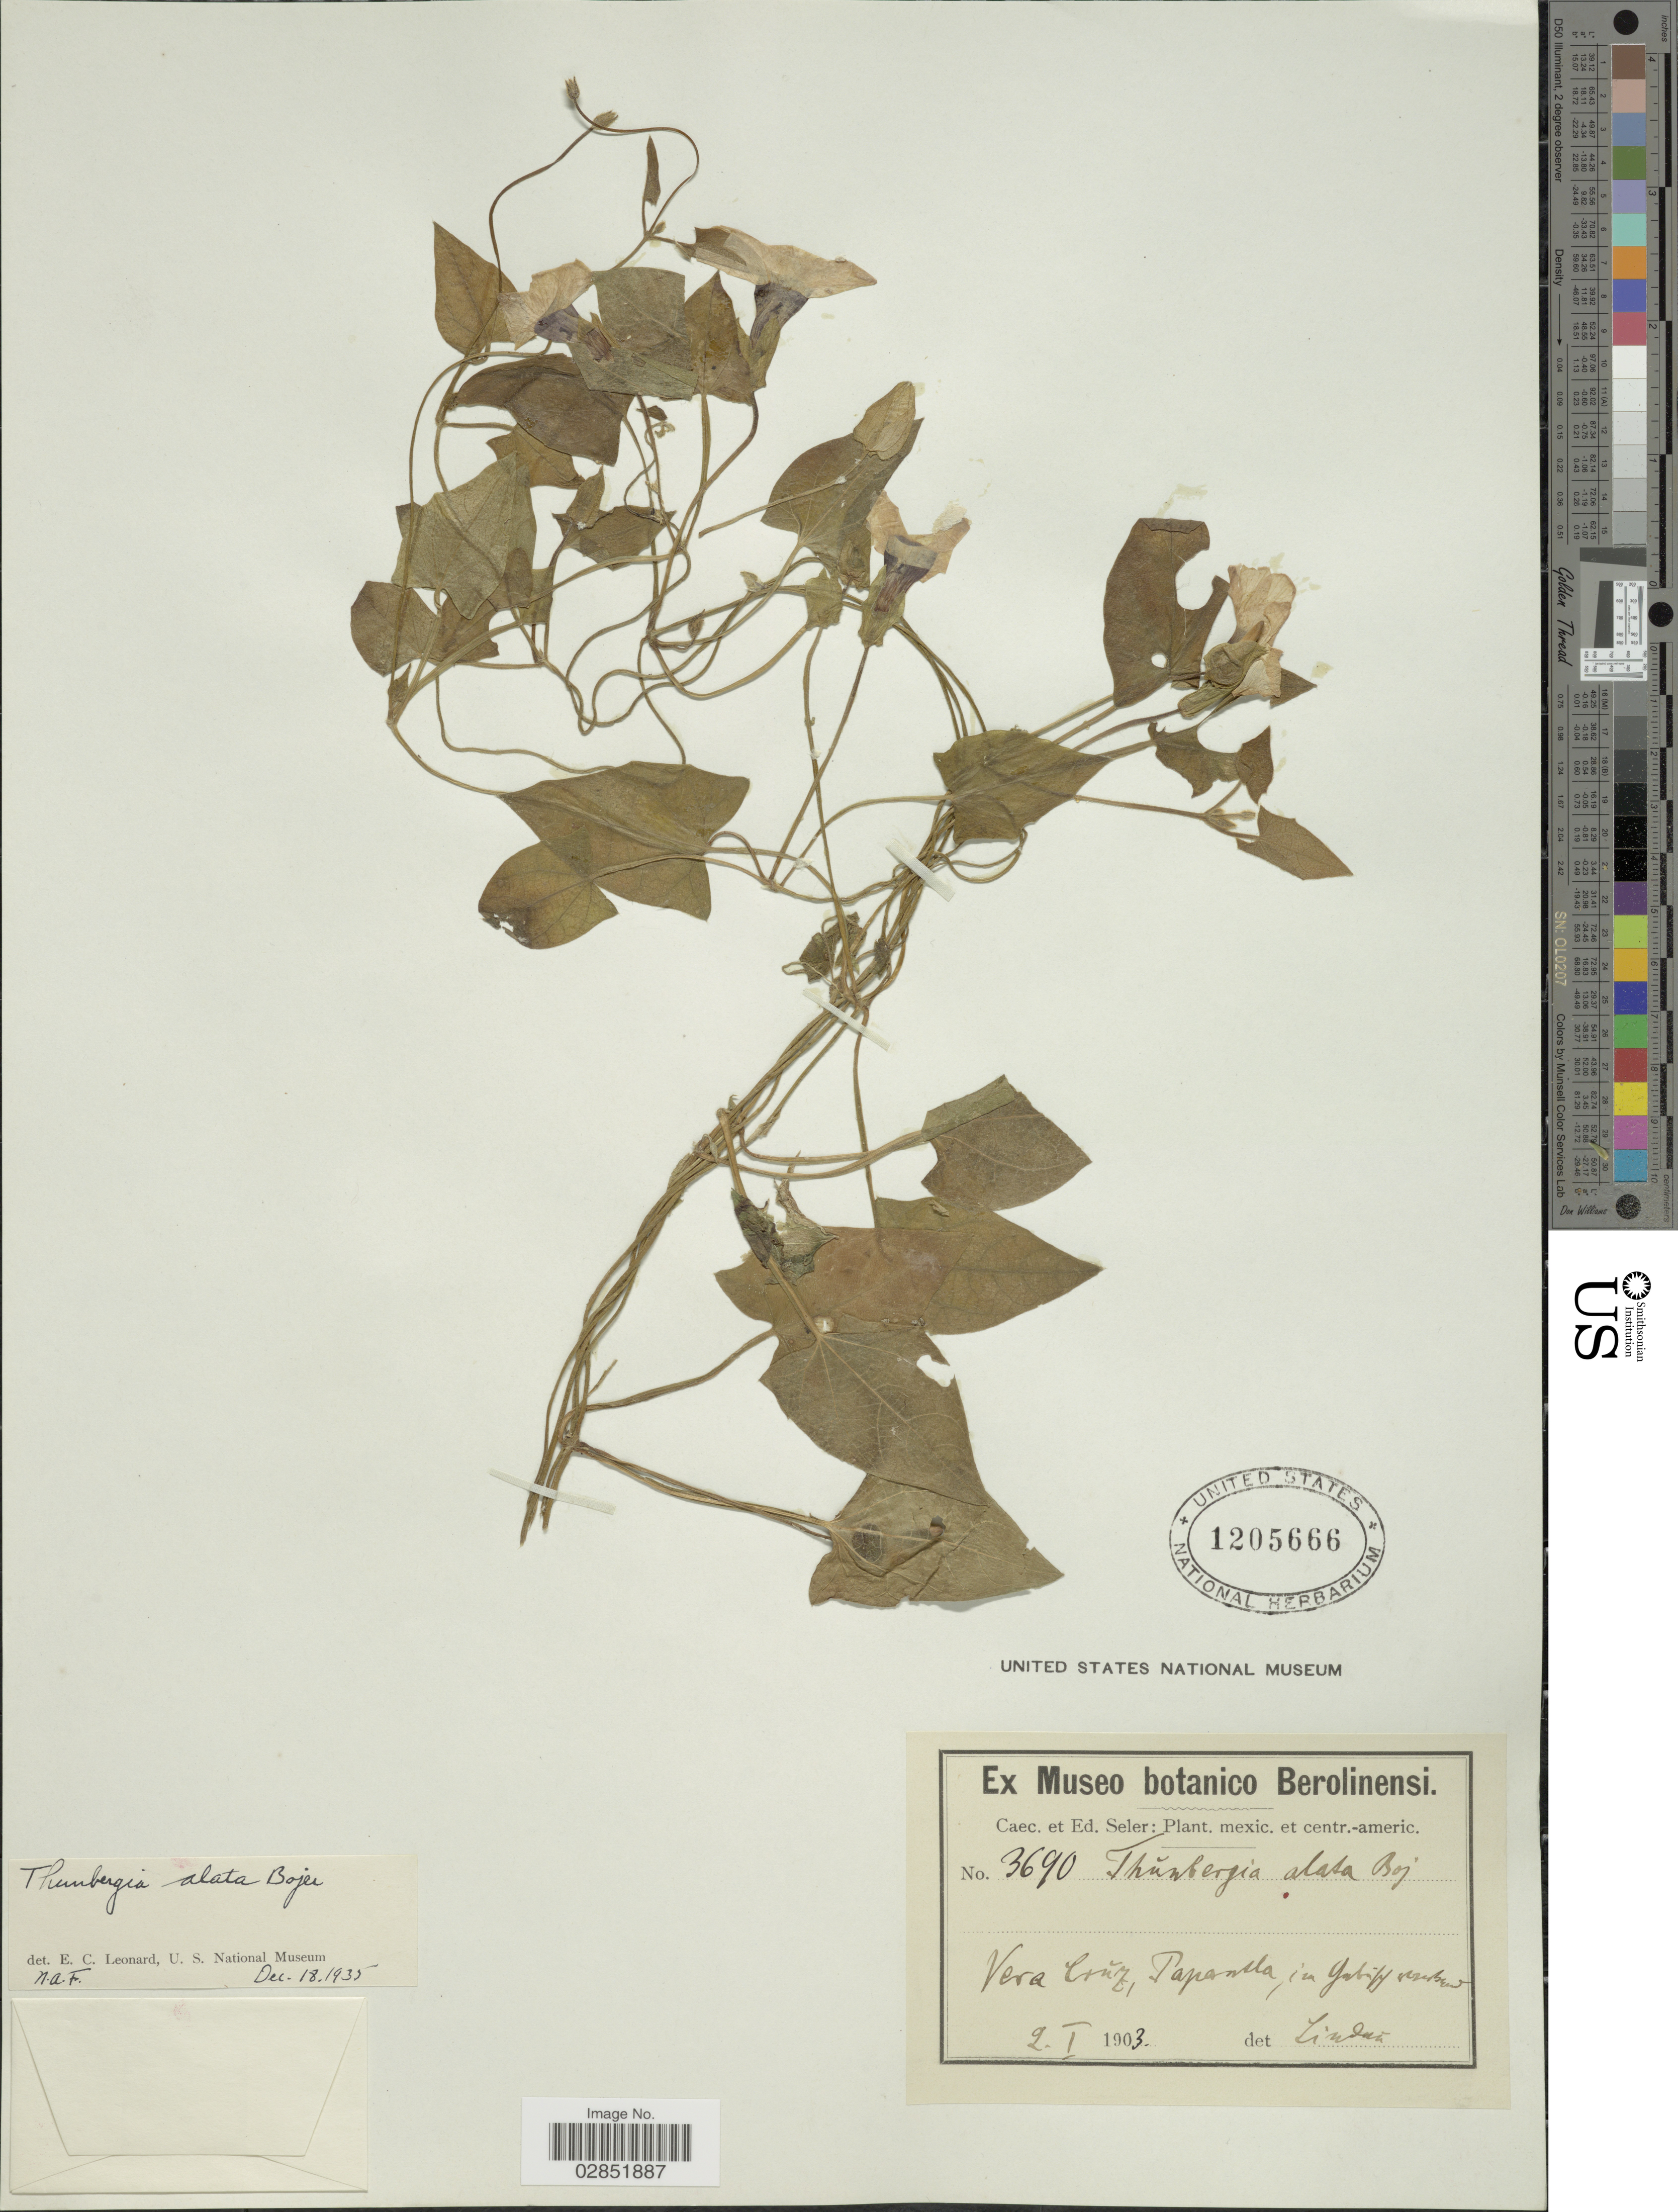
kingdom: Plantae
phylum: Tracheophyta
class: Magnoliopsida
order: Lamiales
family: Acanthaceae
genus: Thunbergia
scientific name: Thunbergia alata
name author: Bojer ex Sims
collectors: C. Seler & E. G. Seler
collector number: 3690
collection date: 1903-01-02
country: Mexico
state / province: Veracruz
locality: Vera Cruz, Papantla.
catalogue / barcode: US 1205666